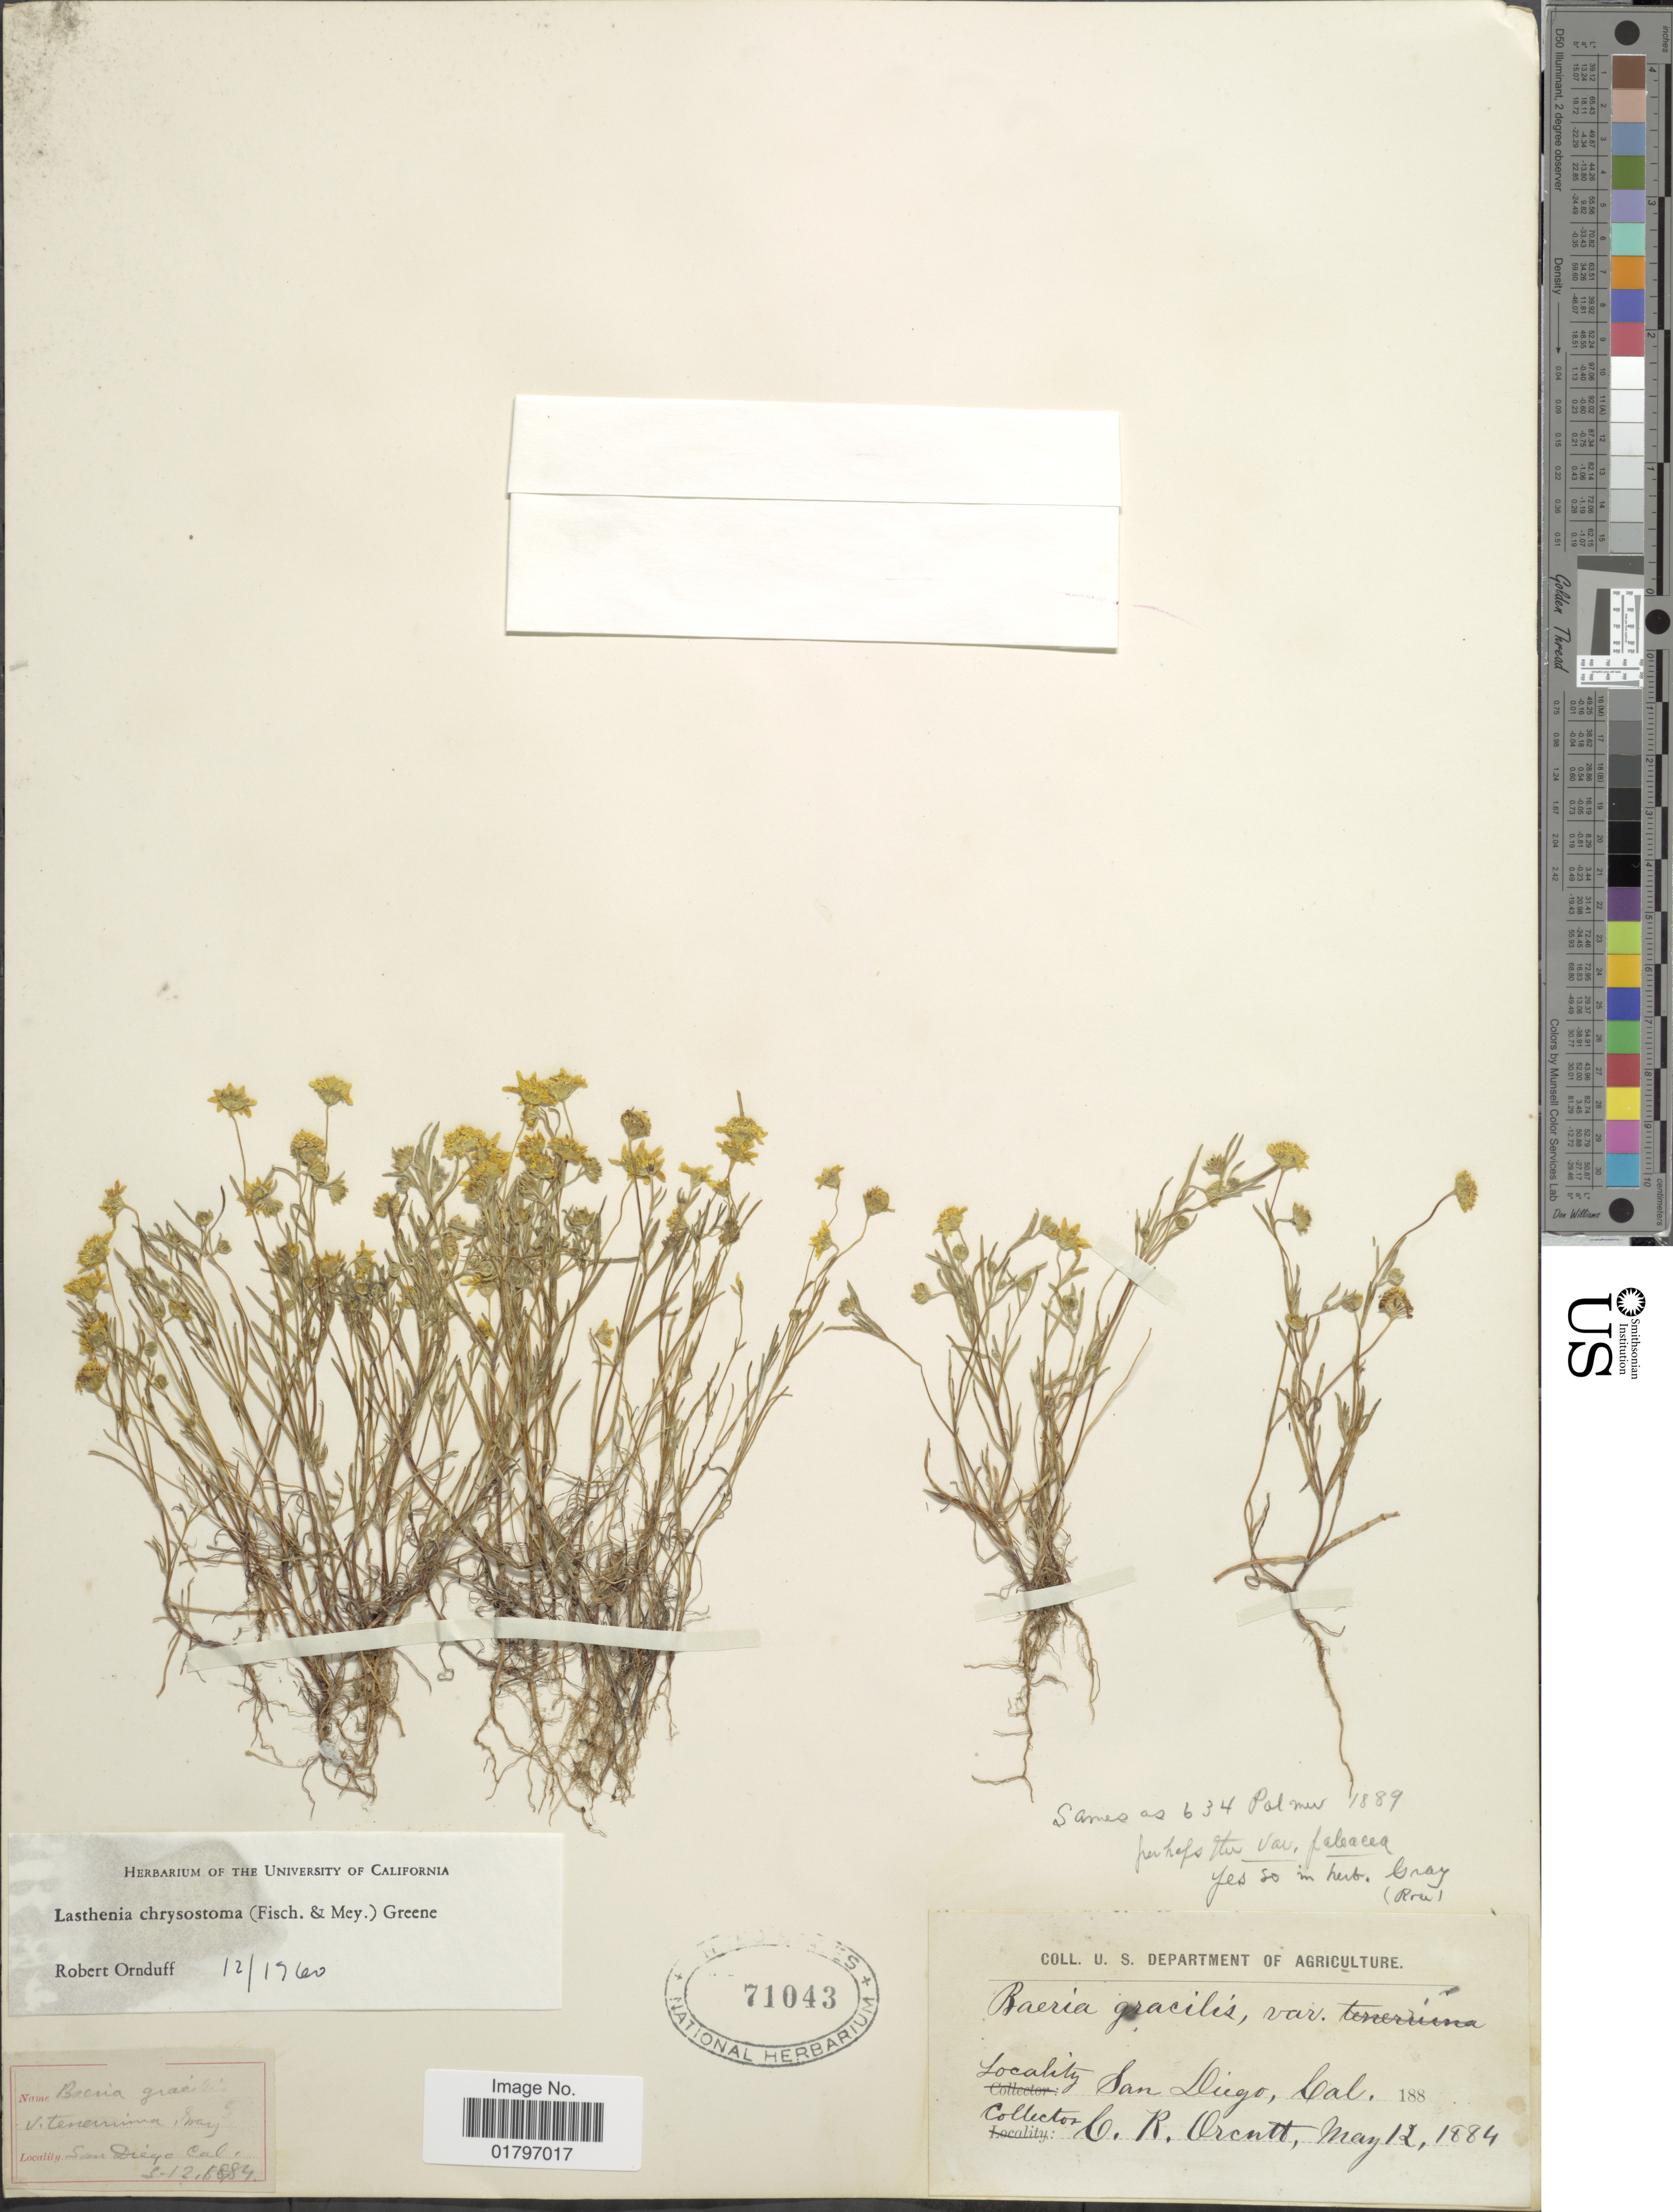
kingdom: Plantae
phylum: Tracheophyta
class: Magnoliopsida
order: Asterales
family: Asteraceae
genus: Lasthenia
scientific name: Lasthenia chrysostoma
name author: (Fisch. & C.A. Mey.) Greene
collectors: C. R. Orcutt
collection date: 1884-05-12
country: United States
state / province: California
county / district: San Diego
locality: San Diego, Cal.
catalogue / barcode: US 71043